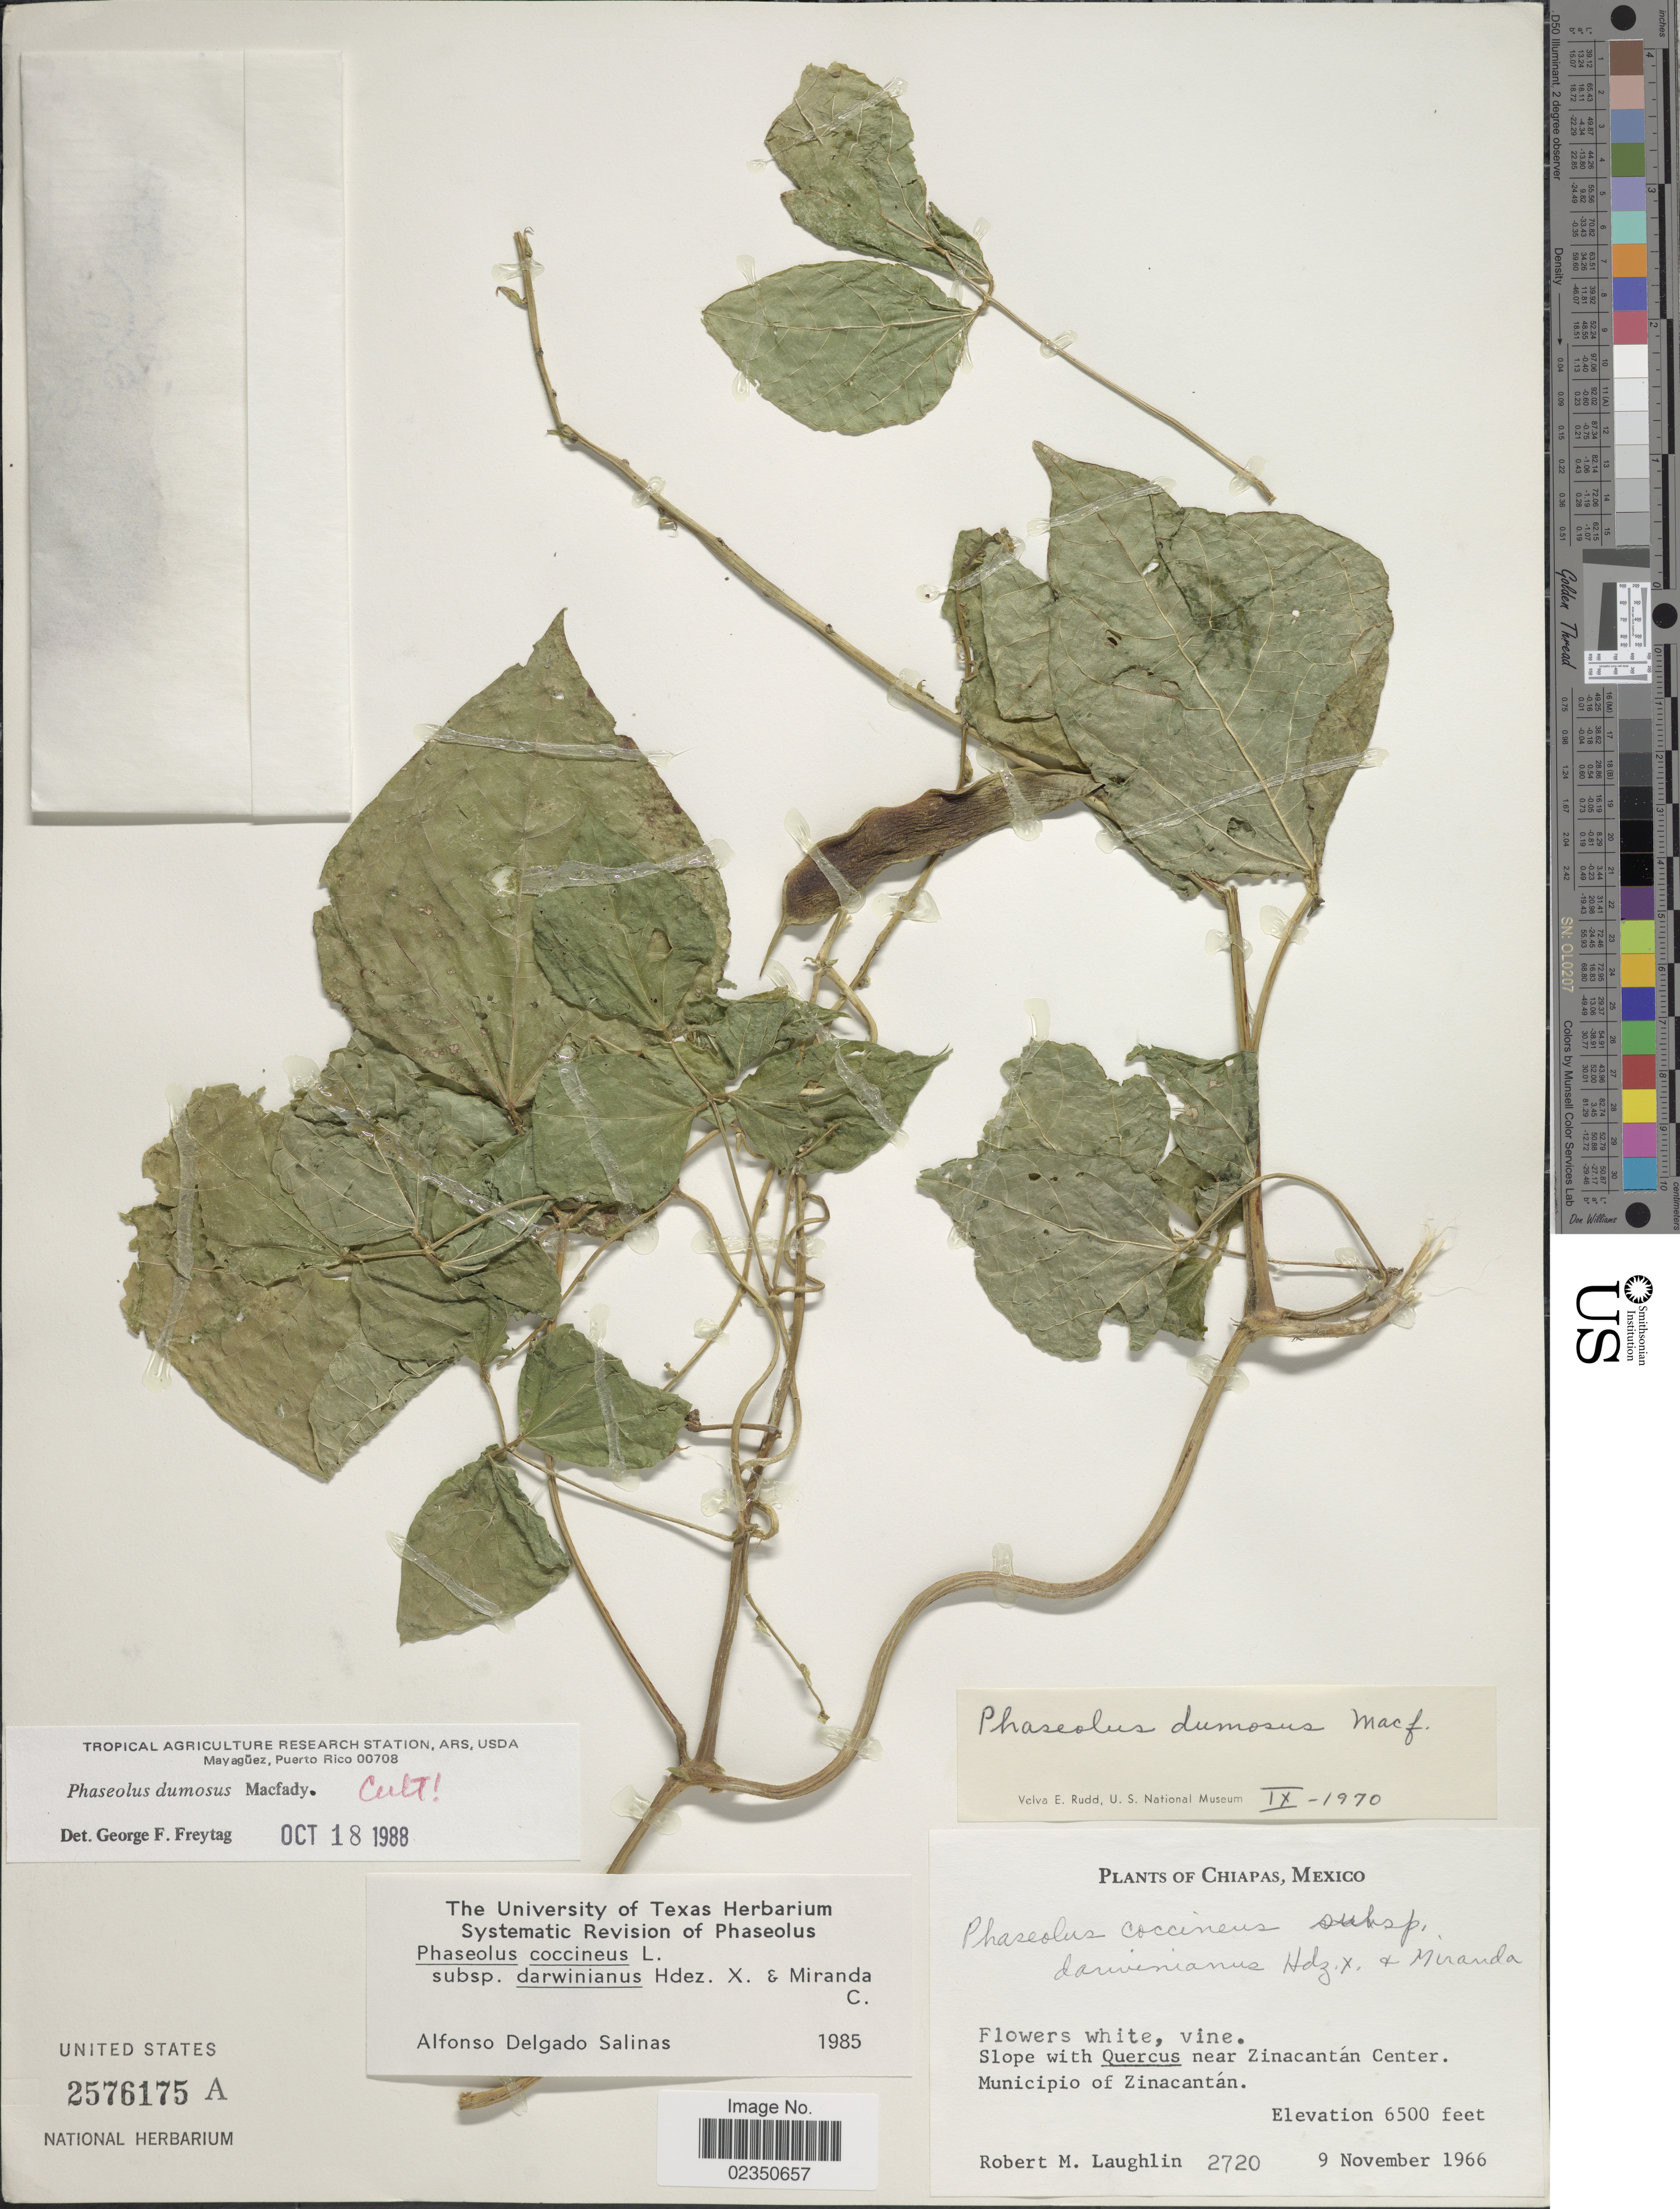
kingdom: Plantae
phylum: Tracheophyta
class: Magnoliopsida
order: Fabales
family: Fabaceae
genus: Phaseolus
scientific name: Phaseolus dumosus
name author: Macfad.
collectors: R. M. Laughlin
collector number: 2720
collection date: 1966-11-09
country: Mexico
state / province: Chiapas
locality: Slope near Zinacantan Center, Municipio of Zinacantan.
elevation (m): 1981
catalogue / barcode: US 2576175A